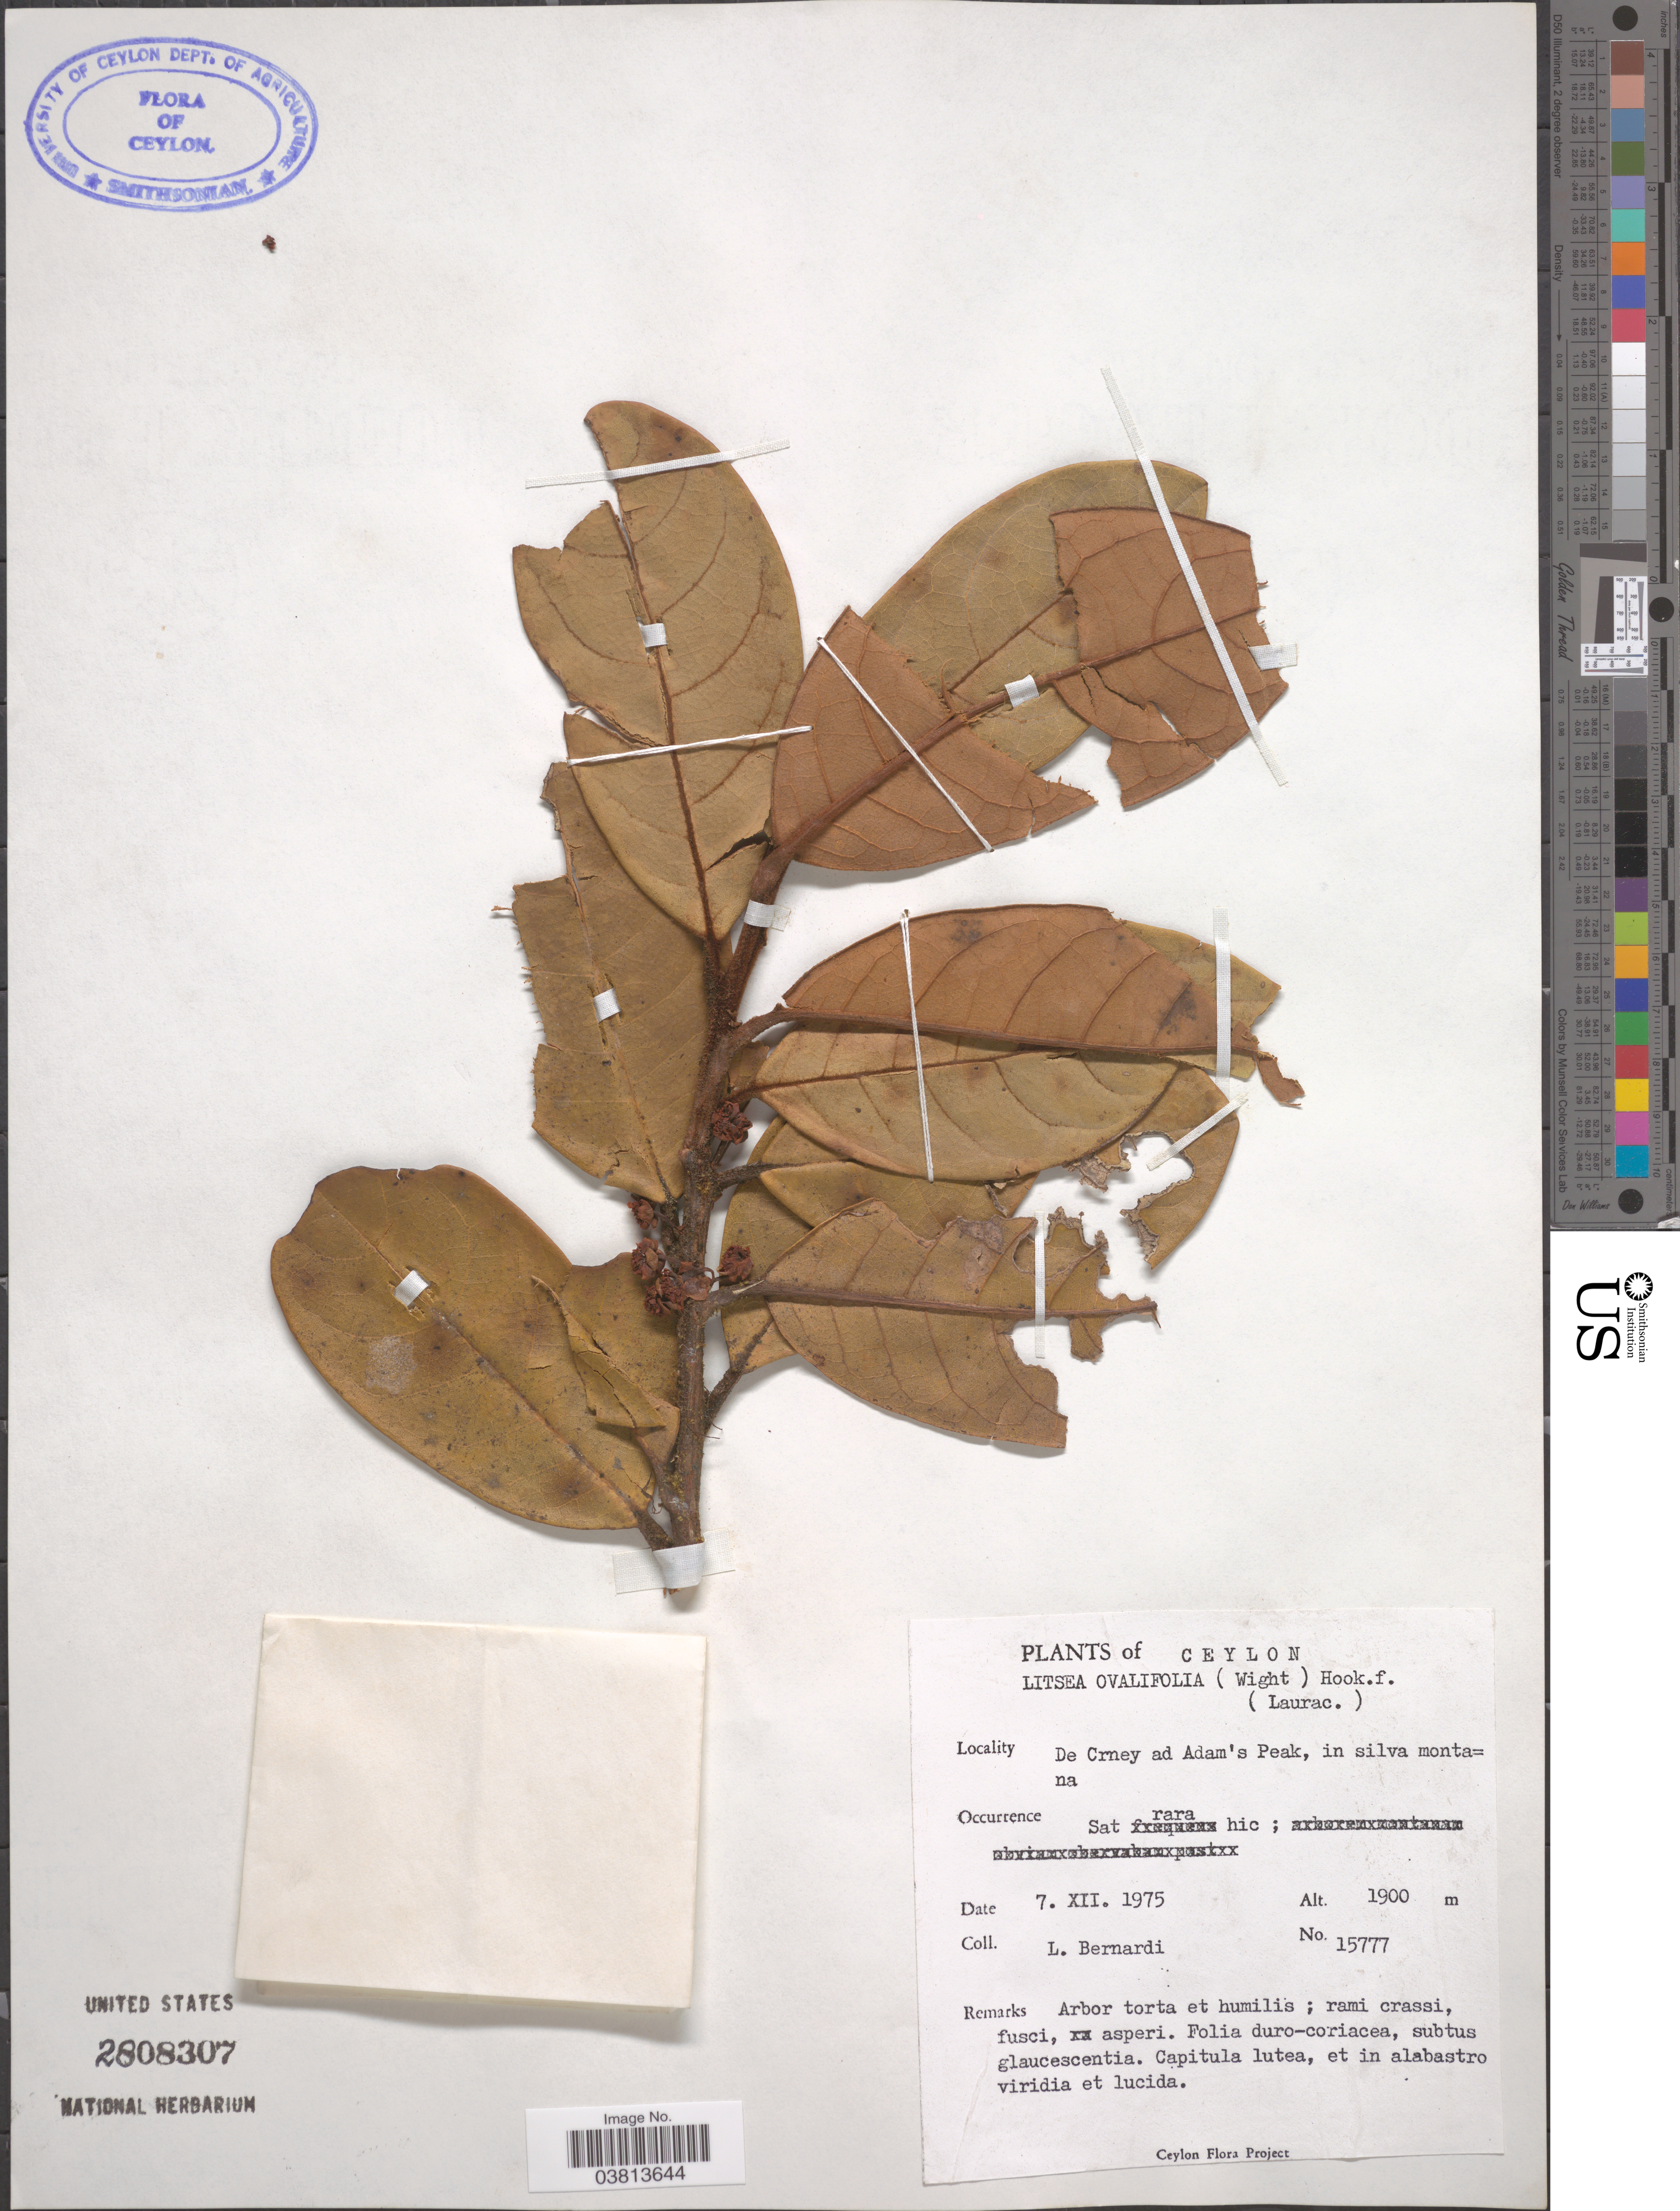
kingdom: Plantae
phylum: Tracheophyta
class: Magnoliopsida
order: Laurales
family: Lauraceae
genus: Litsea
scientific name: Litsea ovalifolia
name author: (Wight) Trimen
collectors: L. Bernardi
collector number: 15777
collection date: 1975-12-07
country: Sri Lanka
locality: Ceylon. De Crney ad Adam's Peak, in silva montana, Satrara hic.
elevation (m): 1900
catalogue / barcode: US 2808307